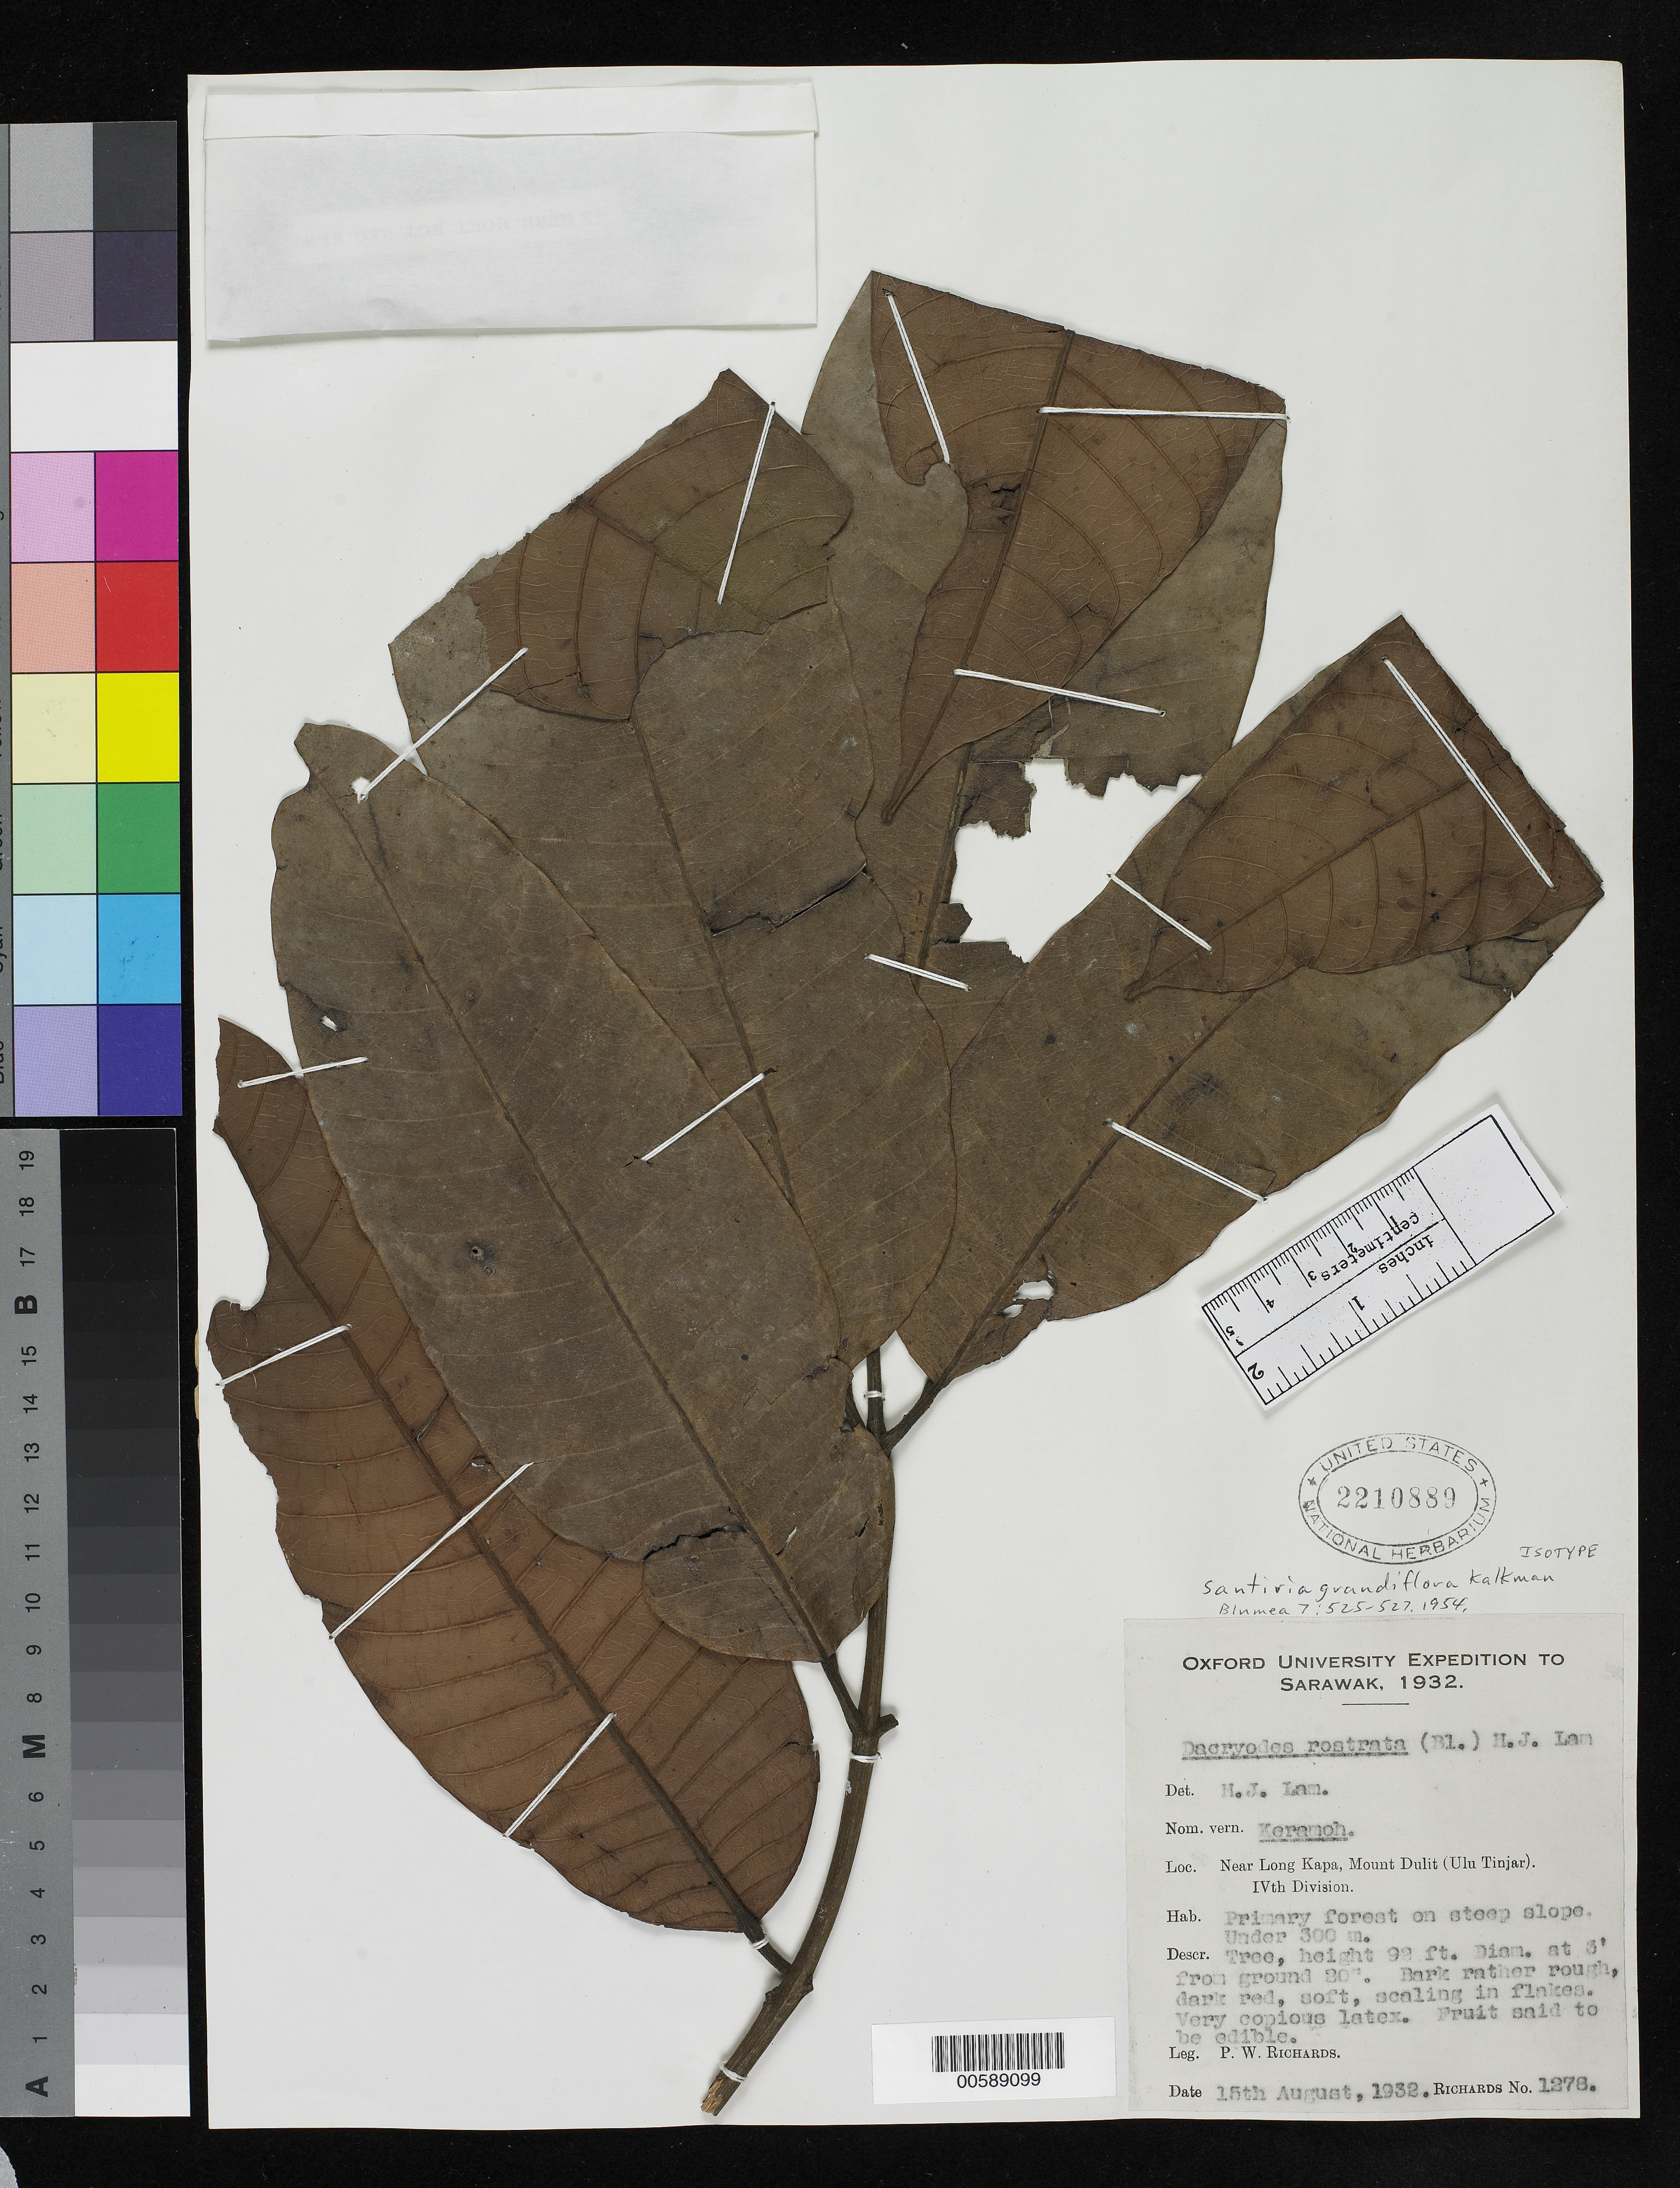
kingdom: Plantae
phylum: Tracheophyta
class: Magnoliopsida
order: Sapindales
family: Burseraceae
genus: Santiria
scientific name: Santiria grandiflora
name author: Kalkman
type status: Isotype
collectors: P. Richards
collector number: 1278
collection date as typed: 15 Aug 1932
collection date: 1932-08-15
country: Malaysia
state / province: Sarawak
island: Borneo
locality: Near Lon Kapa, Mount Dulit (Ulu Tinjar), IVth Division.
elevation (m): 300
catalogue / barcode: US 2210889